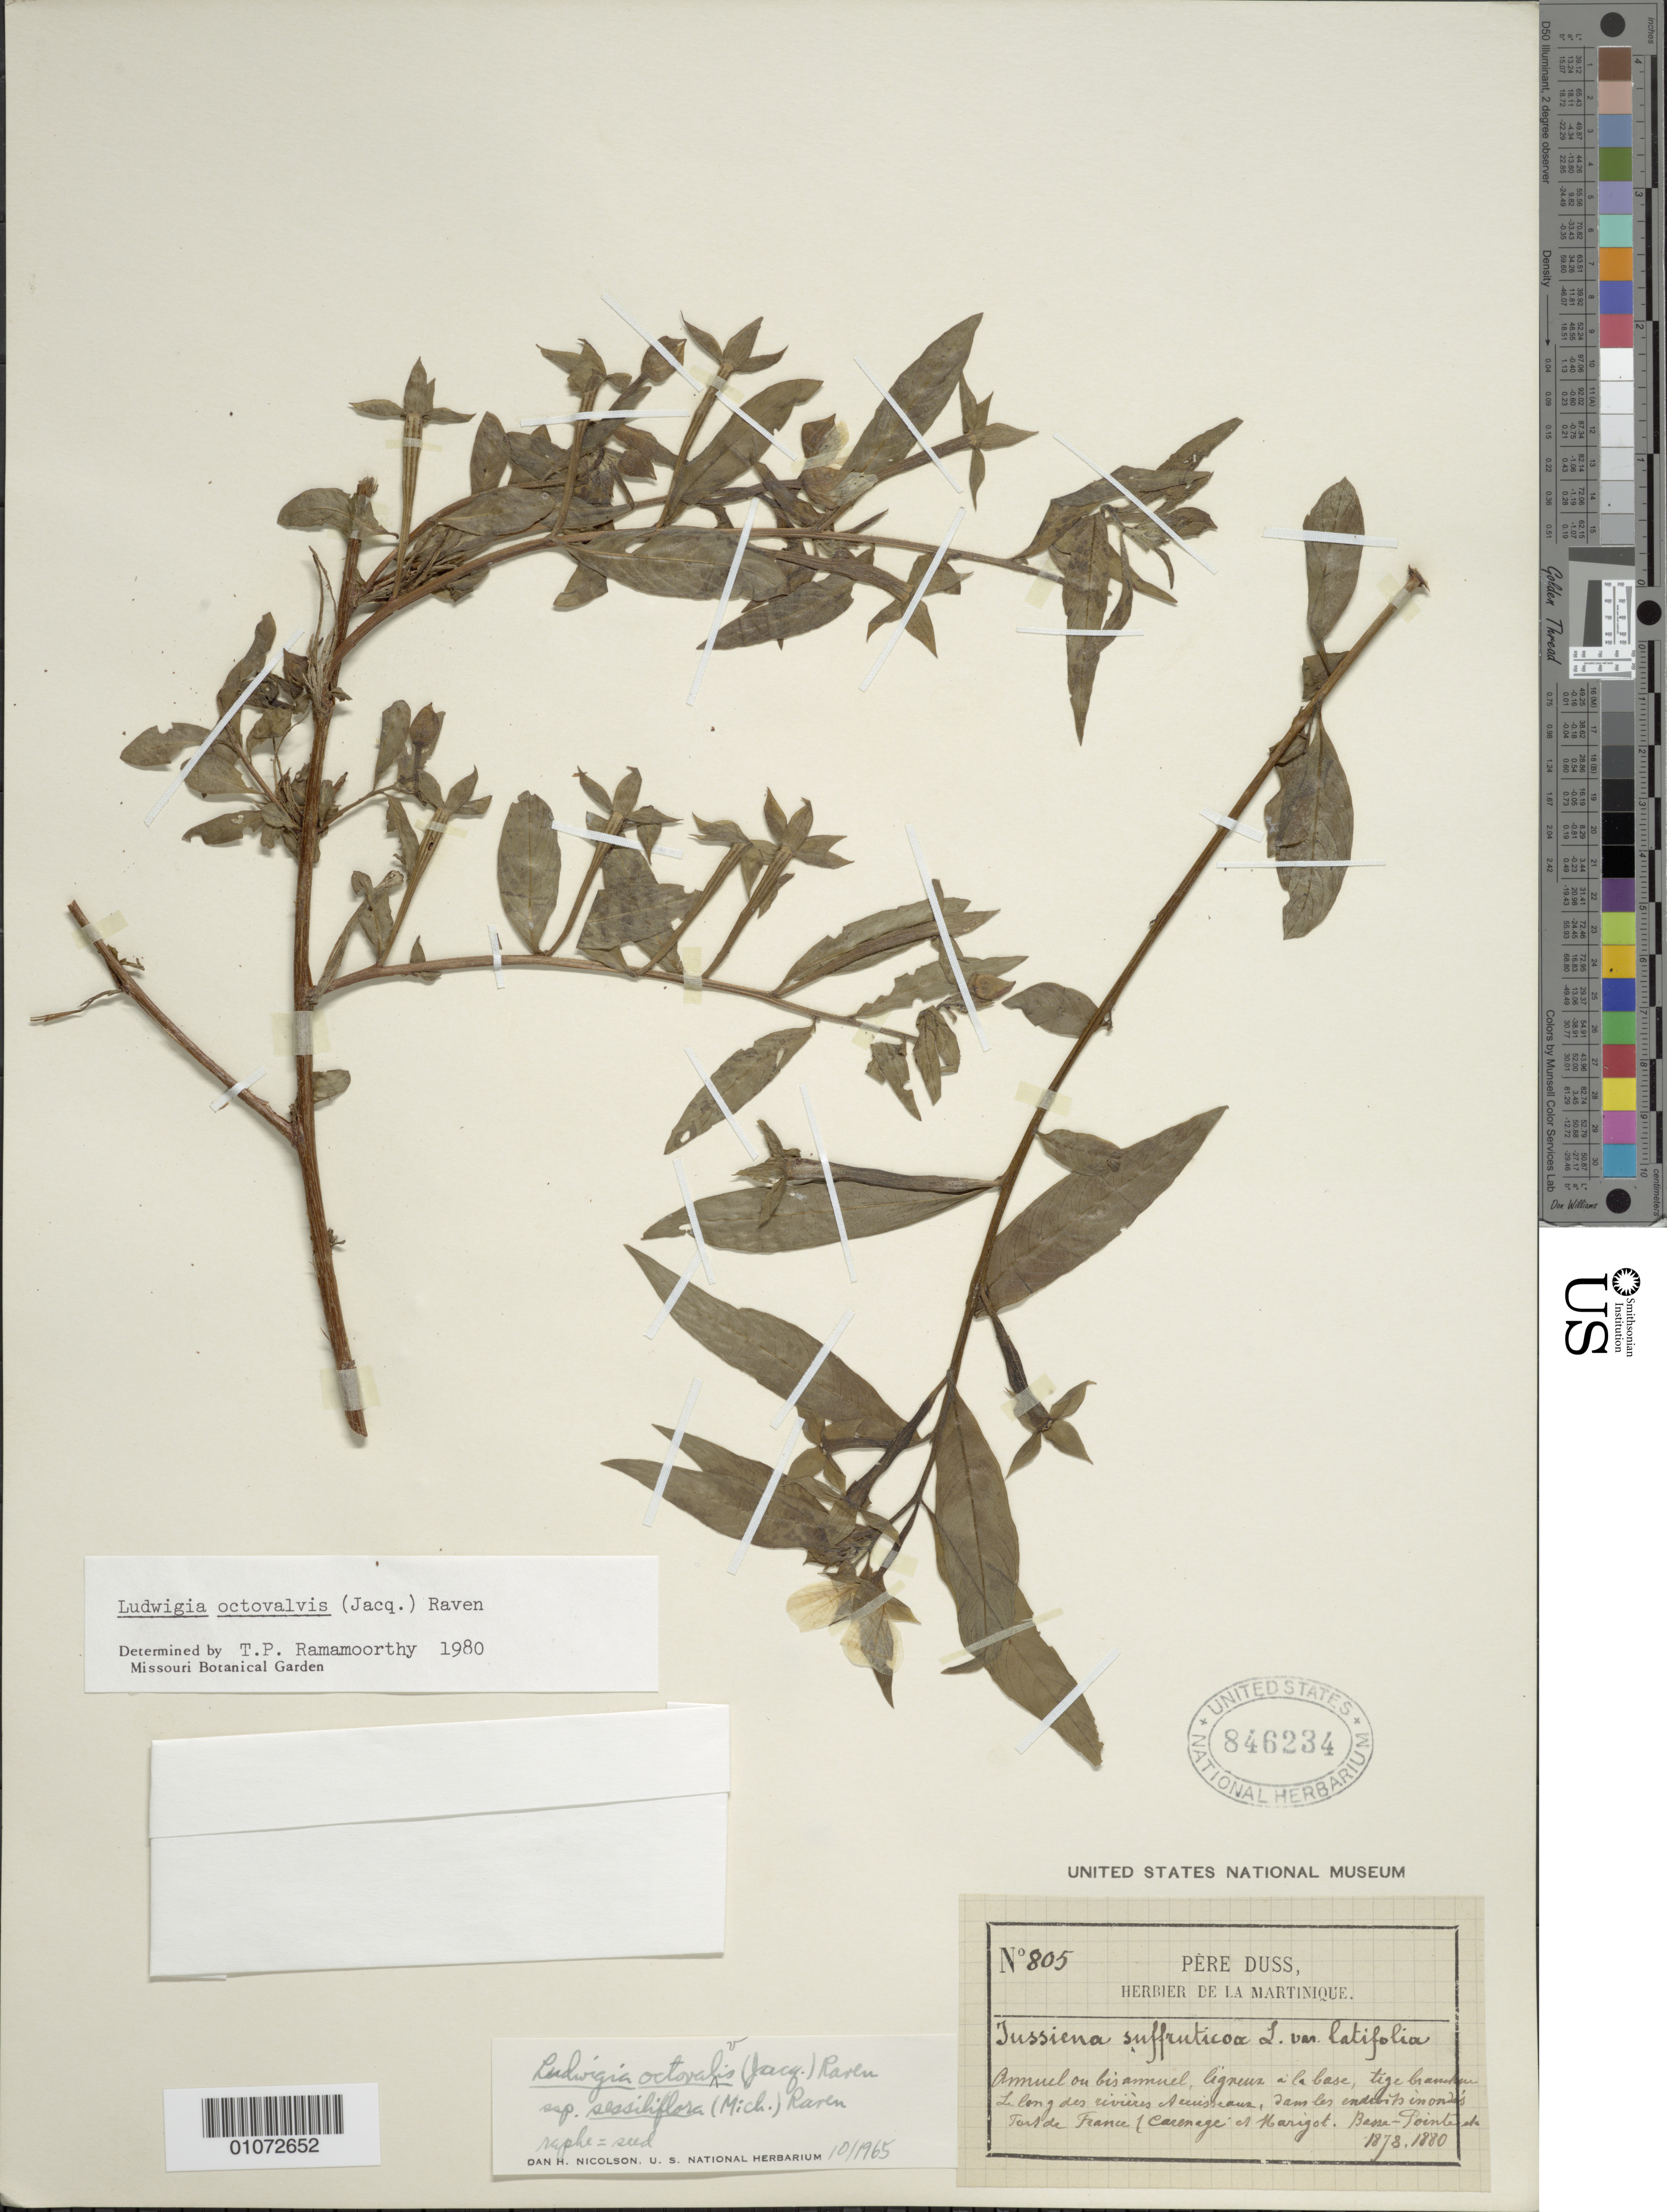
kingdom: Plantae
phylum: Tracheophyta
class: Magnoliopsida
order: Myrtales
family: Onagraceae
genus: Ludwigia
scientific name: Ludwigia octovalvis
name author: (Jacq.) P.H. Raven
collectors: Père Duss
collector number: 805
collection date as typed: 01 Jan 1878 to 31 Dec 1880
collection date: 1878-01-01/1880-12-31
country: Grenada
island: Grenada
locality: Fort-de-France and Carenage at Marigot. Basse-Pointed de ? Along the river Arrisseaus?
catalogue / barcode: US 846234